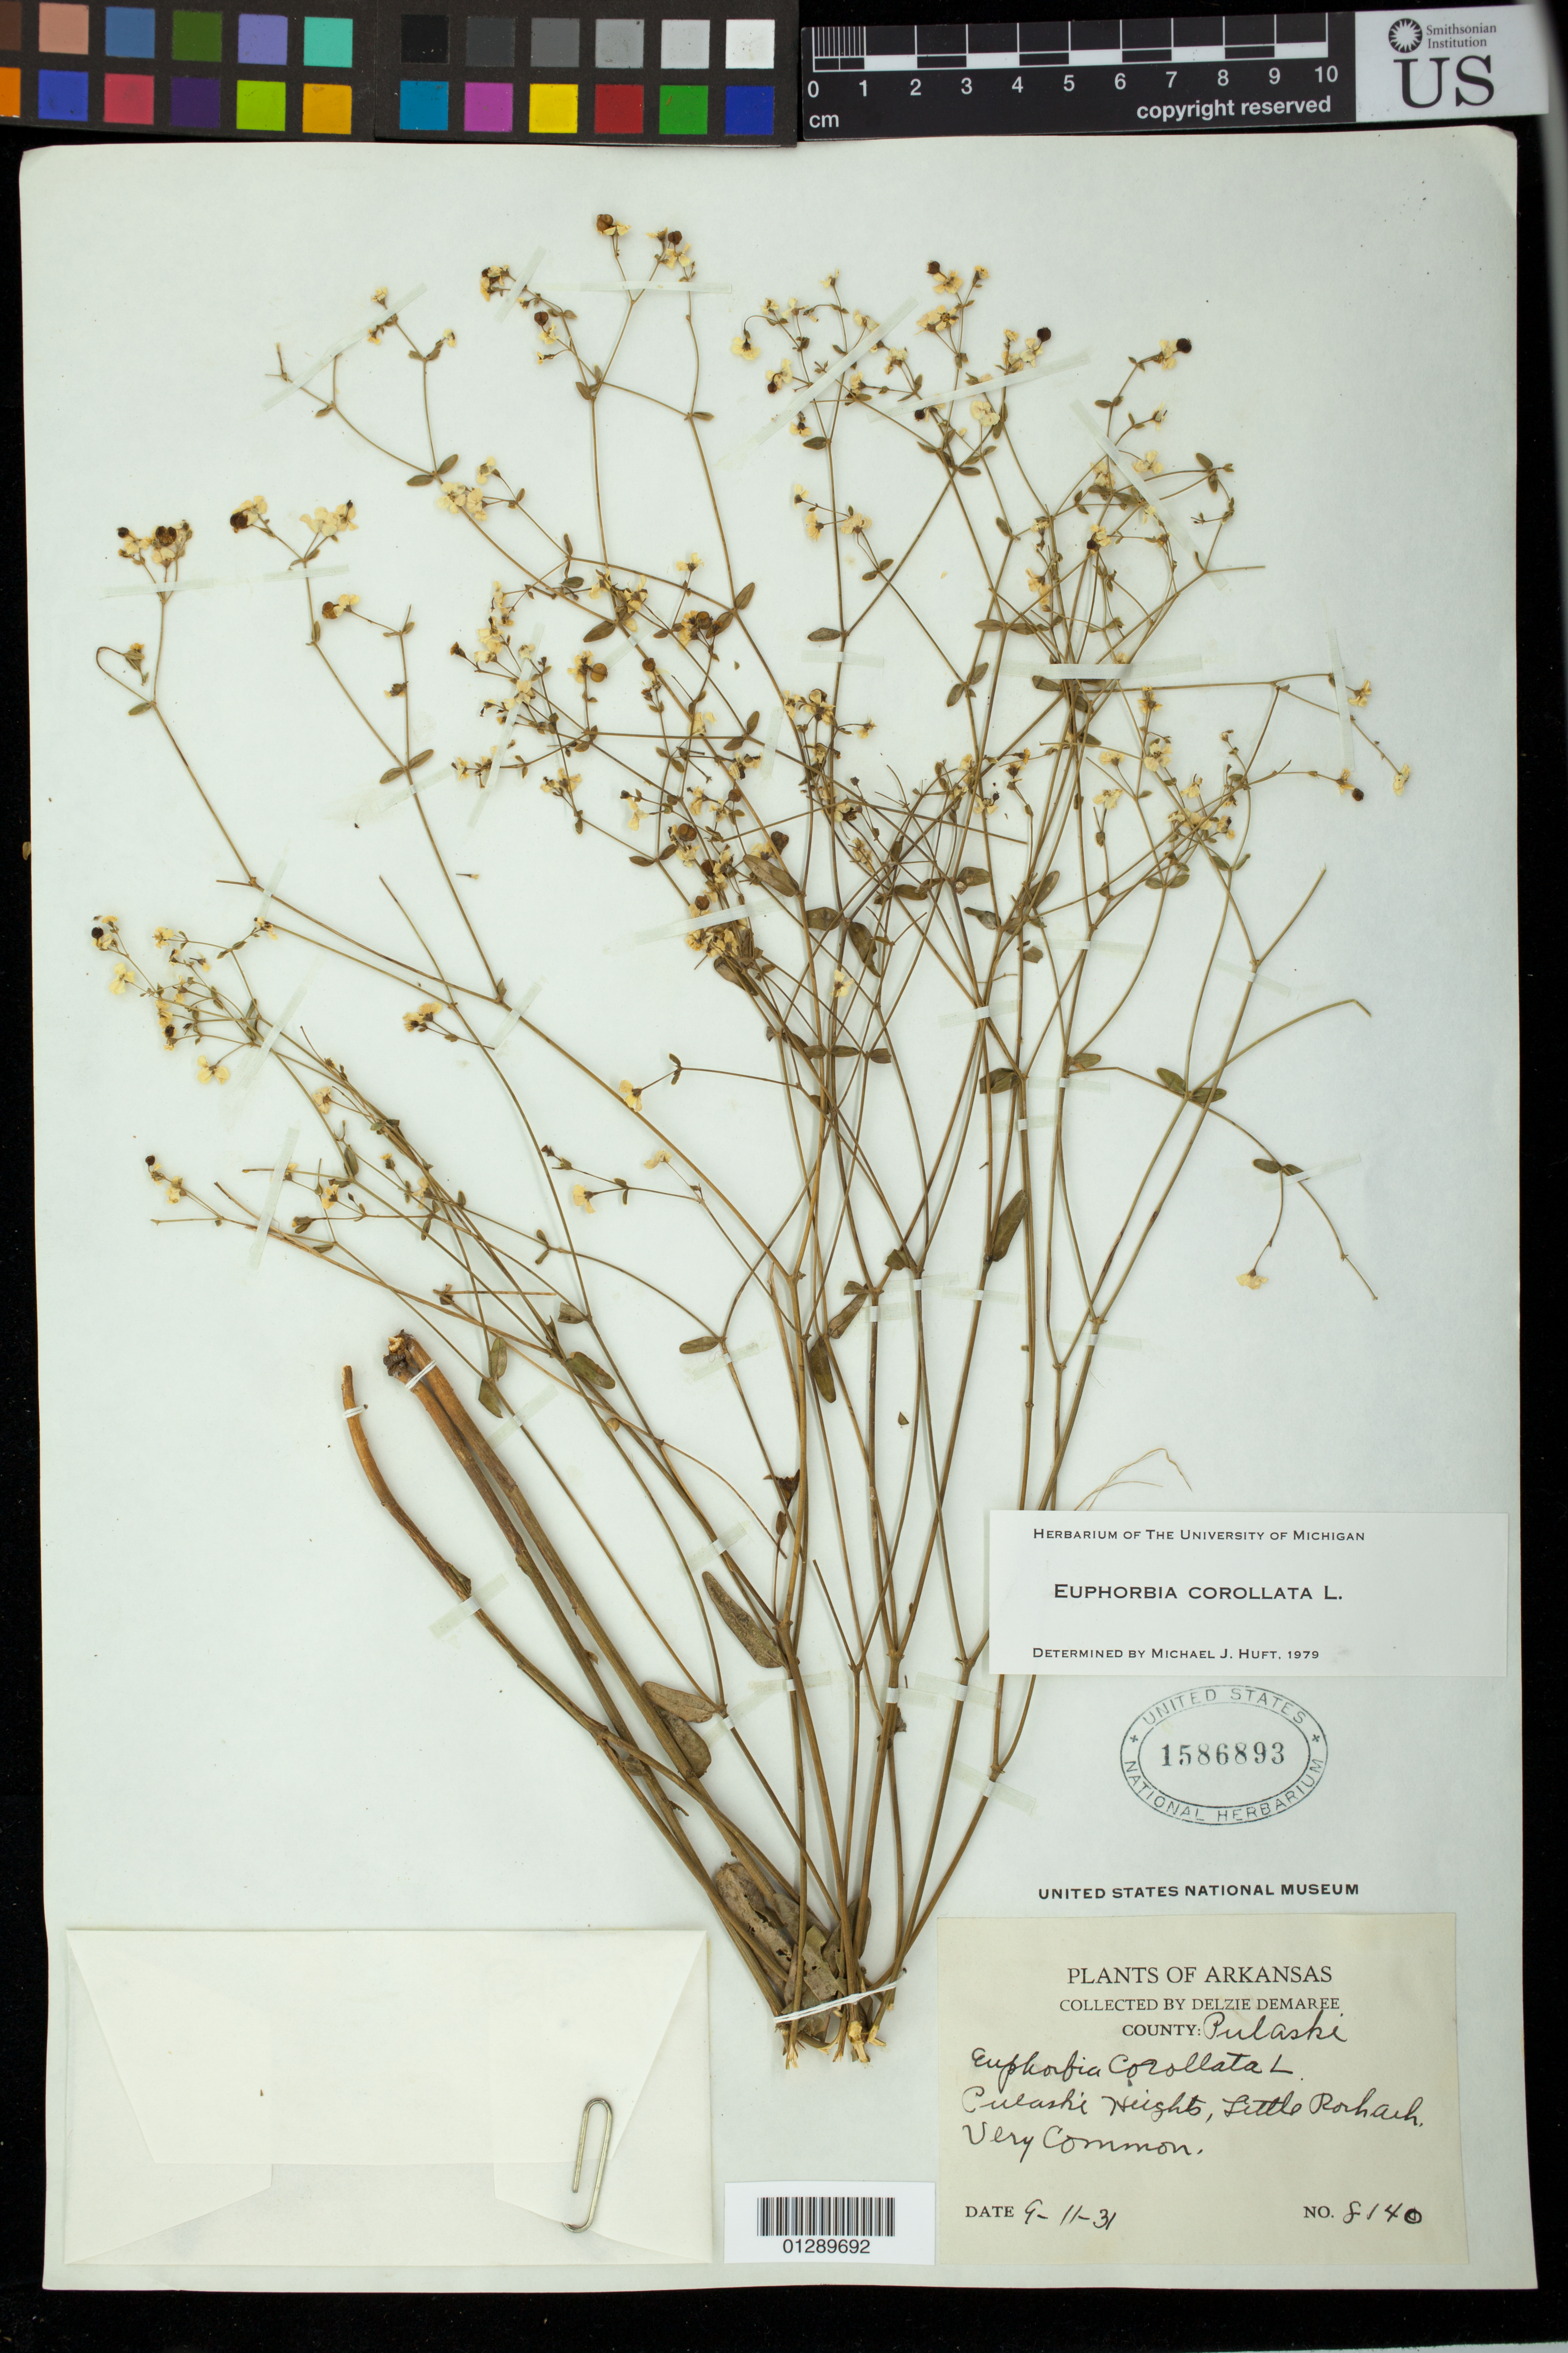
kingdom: Plantae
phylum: Tracheophyta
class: Magnoliopsida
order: Malpighiales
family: Euphorbiaceae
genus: Euphorbia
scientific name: Euphorbia corollata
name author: L.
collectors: D. Demaree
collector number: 8140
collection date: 1931-11-09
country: United States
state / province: Arkansas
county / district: Pulaski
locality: Pulaski Heights, Little Rock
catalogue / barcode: US 1586893